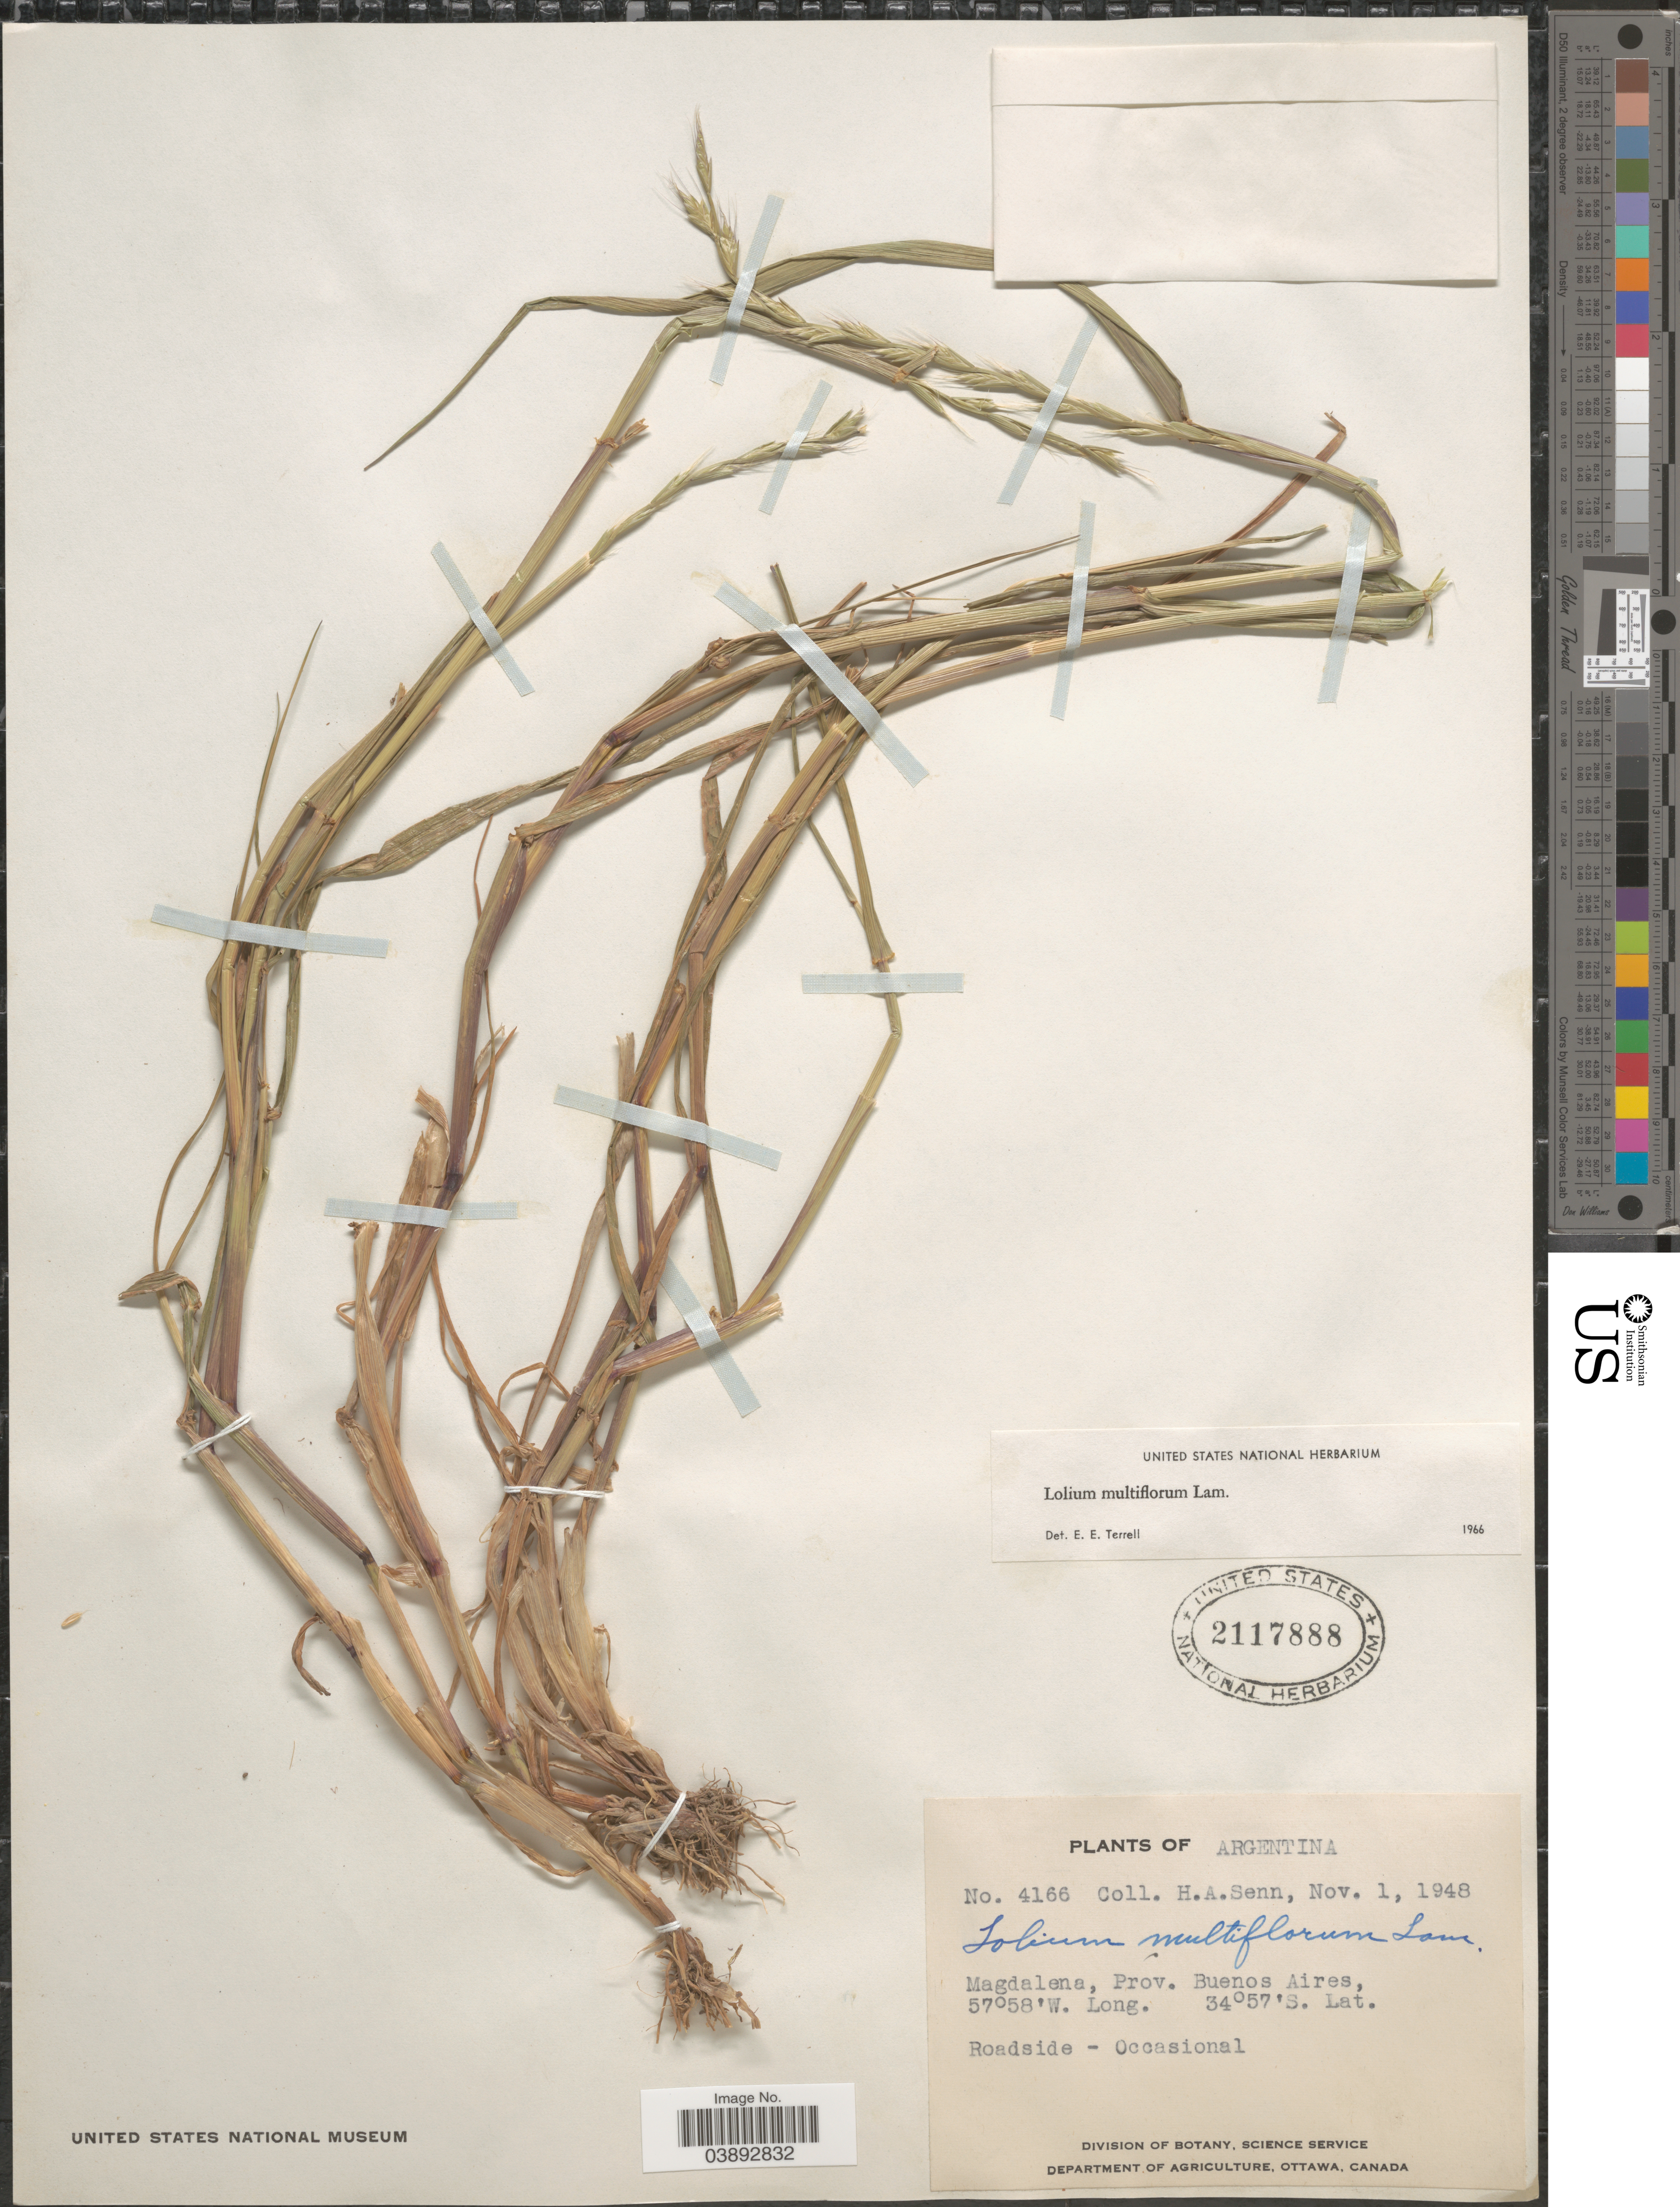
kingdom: Plantae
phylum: Tracheophyta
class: Liliopsida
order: Poales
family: Poaceae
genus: Lolium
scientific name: Lolium multiflorum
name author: Lam.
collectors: H. Senn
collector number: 4166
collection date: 1948-11-01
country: Argentina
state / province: Buenos Aires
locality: Magdalena.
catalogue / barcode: US 2117888